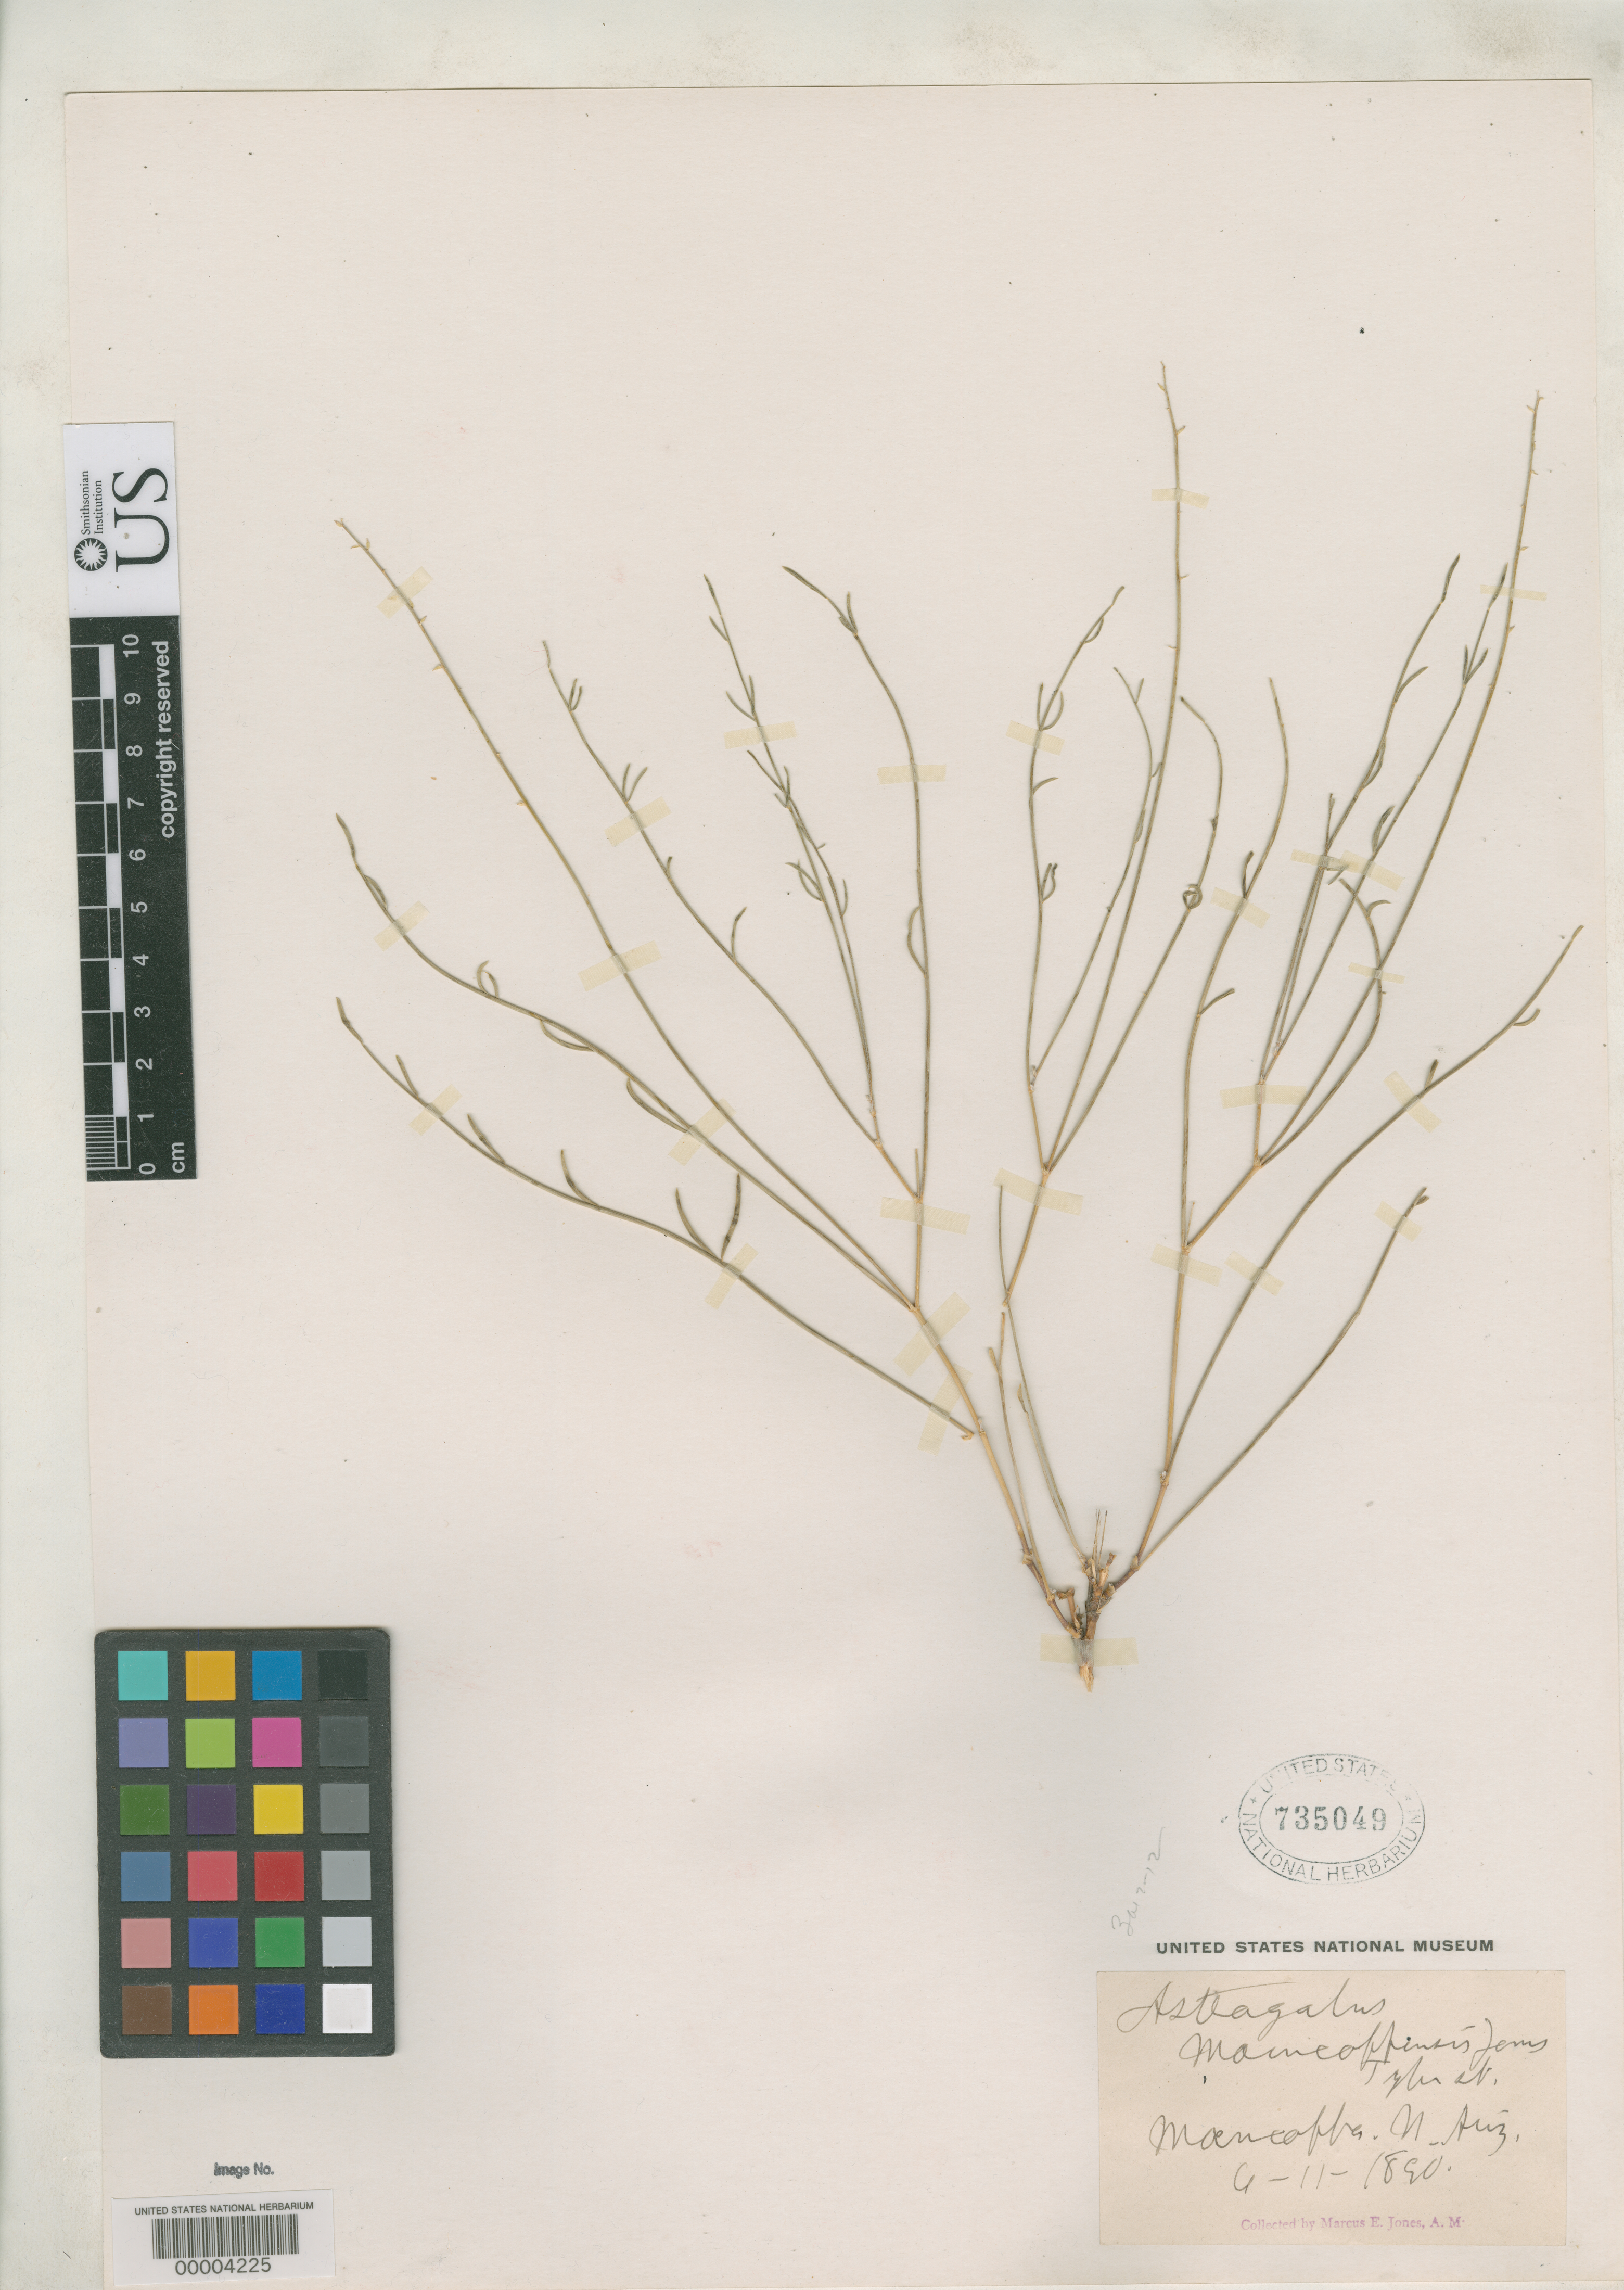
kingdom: Plantae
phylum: Tracheophyta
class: Magnoliopsida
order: Fabales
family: Fabaceae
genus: Astragalus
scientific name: Astragalus moencoppensis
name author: M.E. Jones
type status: Isotype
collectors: M. E. Jones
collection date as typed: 11 Jun 1890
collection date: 1890-06-11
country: United States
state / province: Arizona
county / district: Coconino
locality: Near Moencoppa, Willow Springs.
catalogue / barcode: US 735049